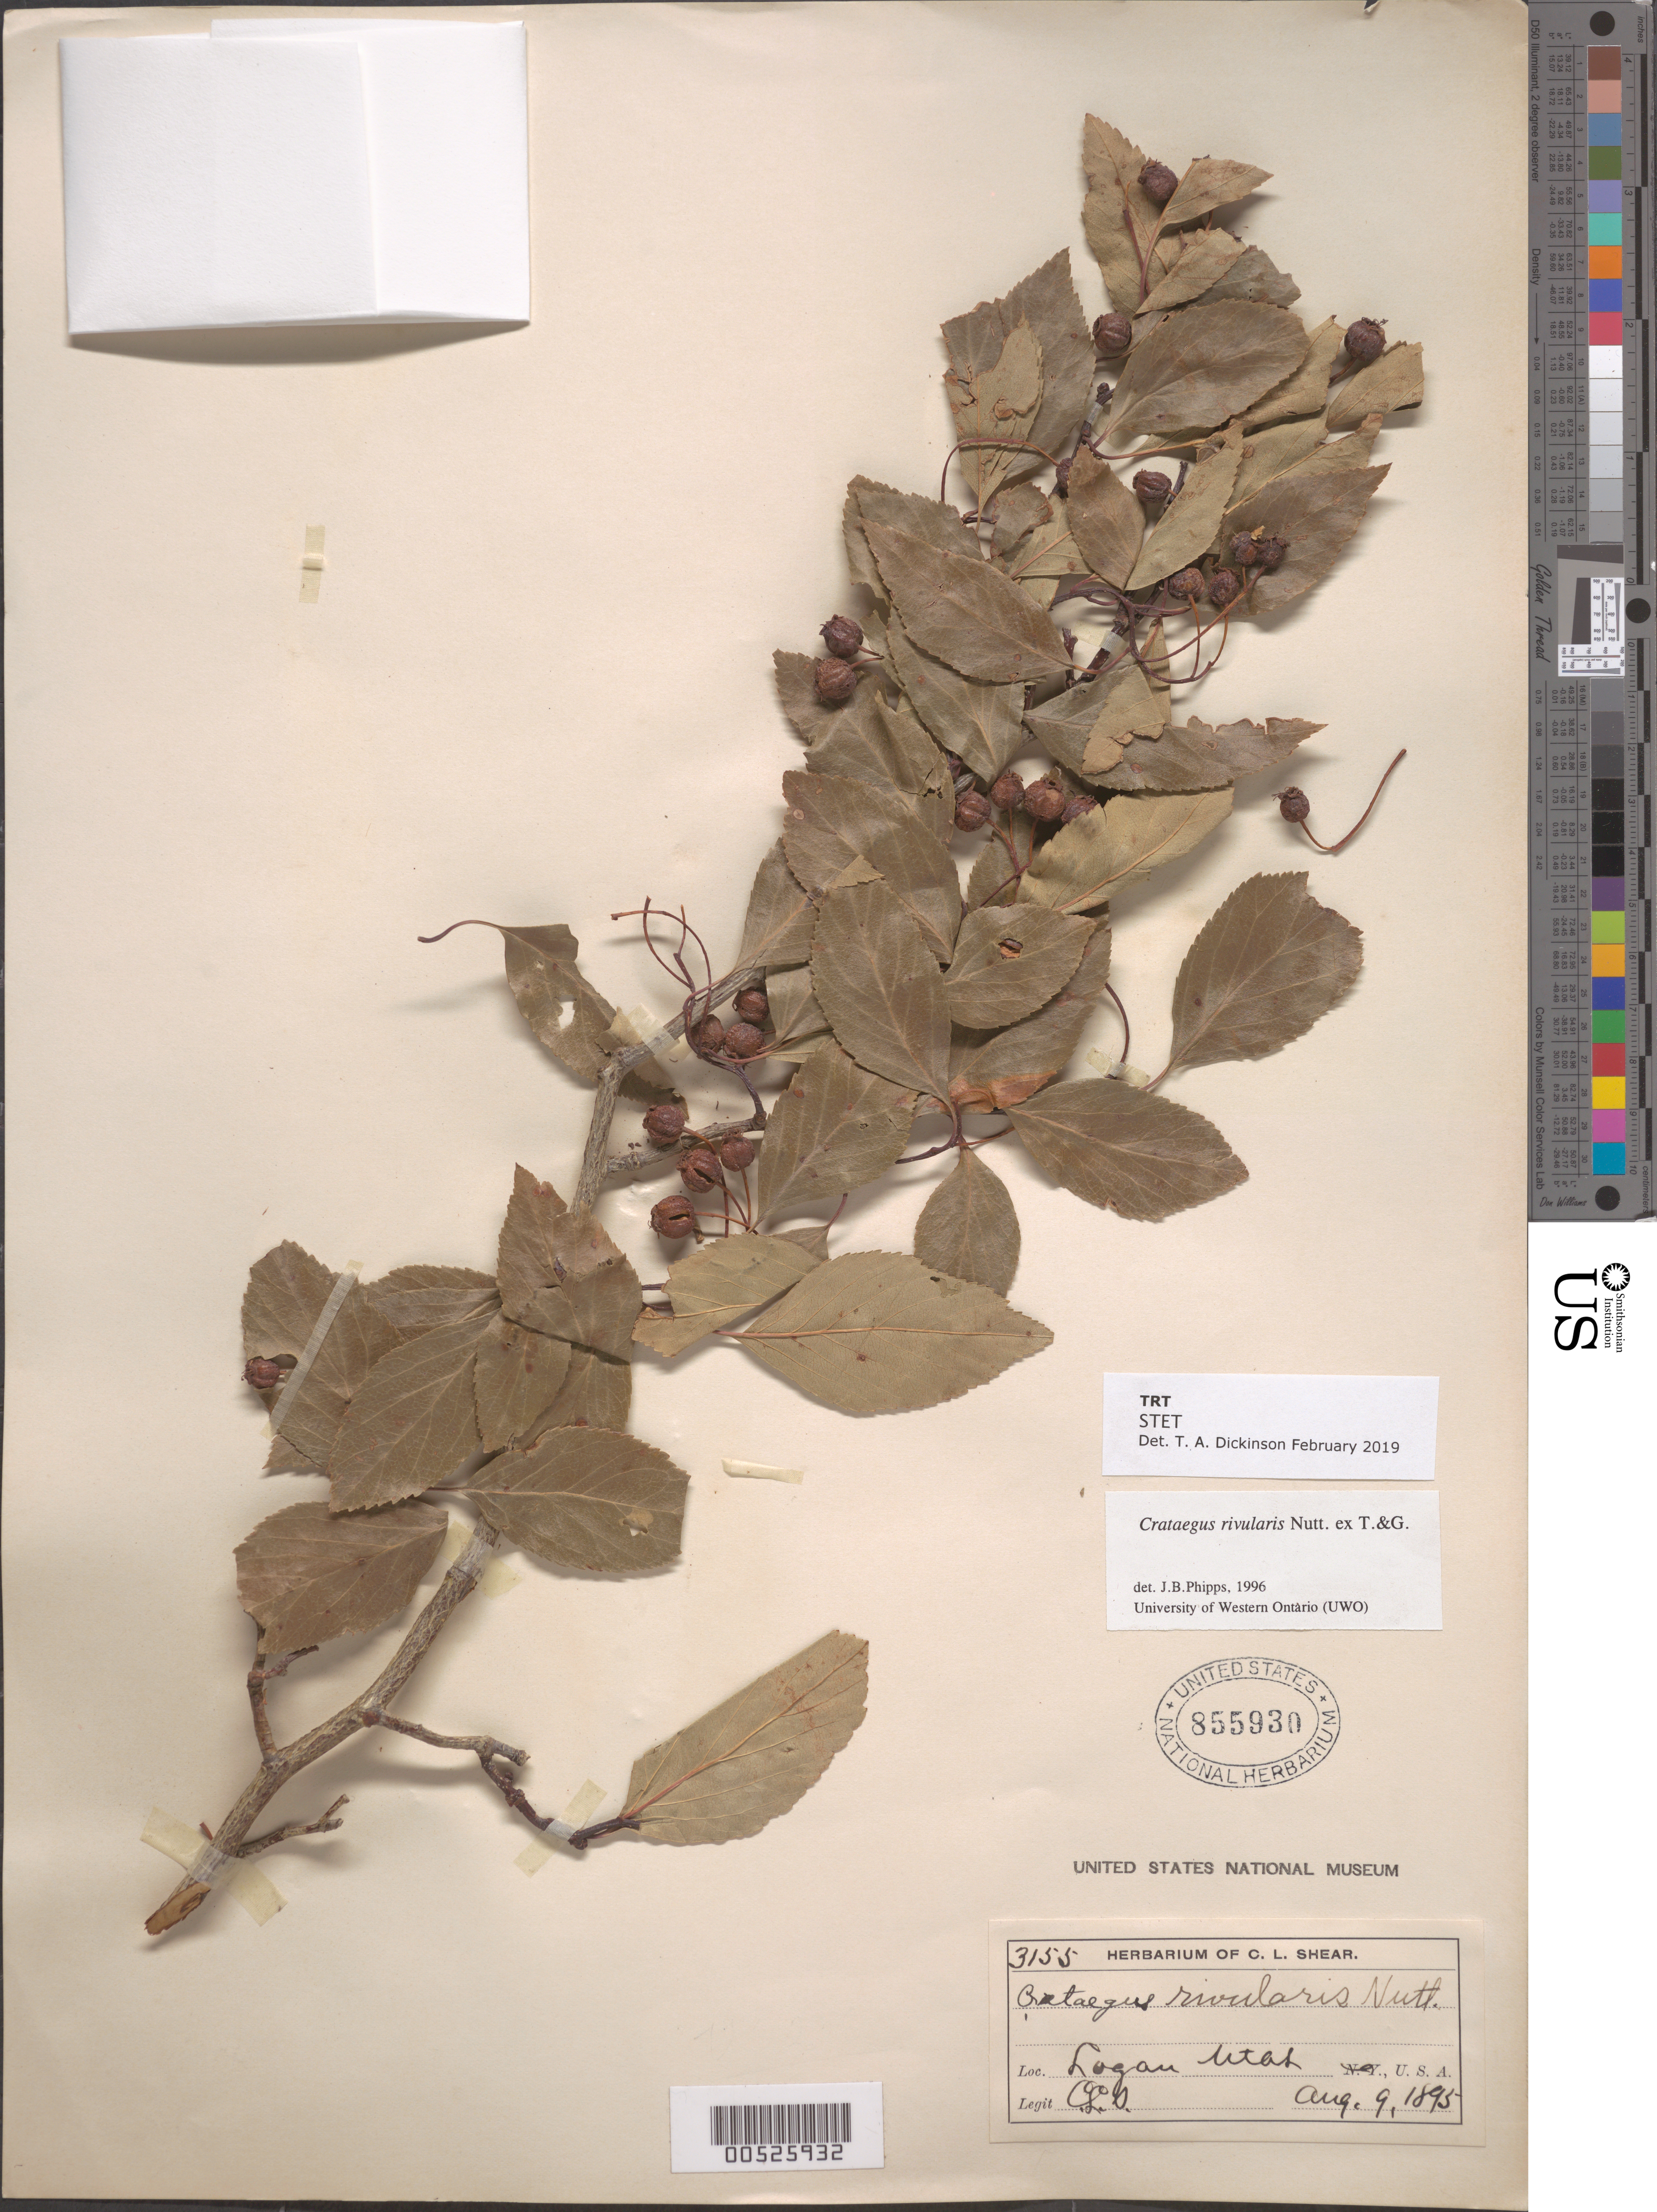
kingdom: Plantae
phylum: Tracheophyta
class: Magnoliopsida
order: Rosales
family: Rosaceae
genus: Crataegus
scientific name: Crataegus rivularis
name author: Nutt.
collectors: C. L. Shear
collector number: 3155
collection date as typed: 09 Aug 1895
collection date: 1895-08-09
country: United States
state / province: Utah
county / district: Cache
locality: Logan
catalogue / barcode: US 855930